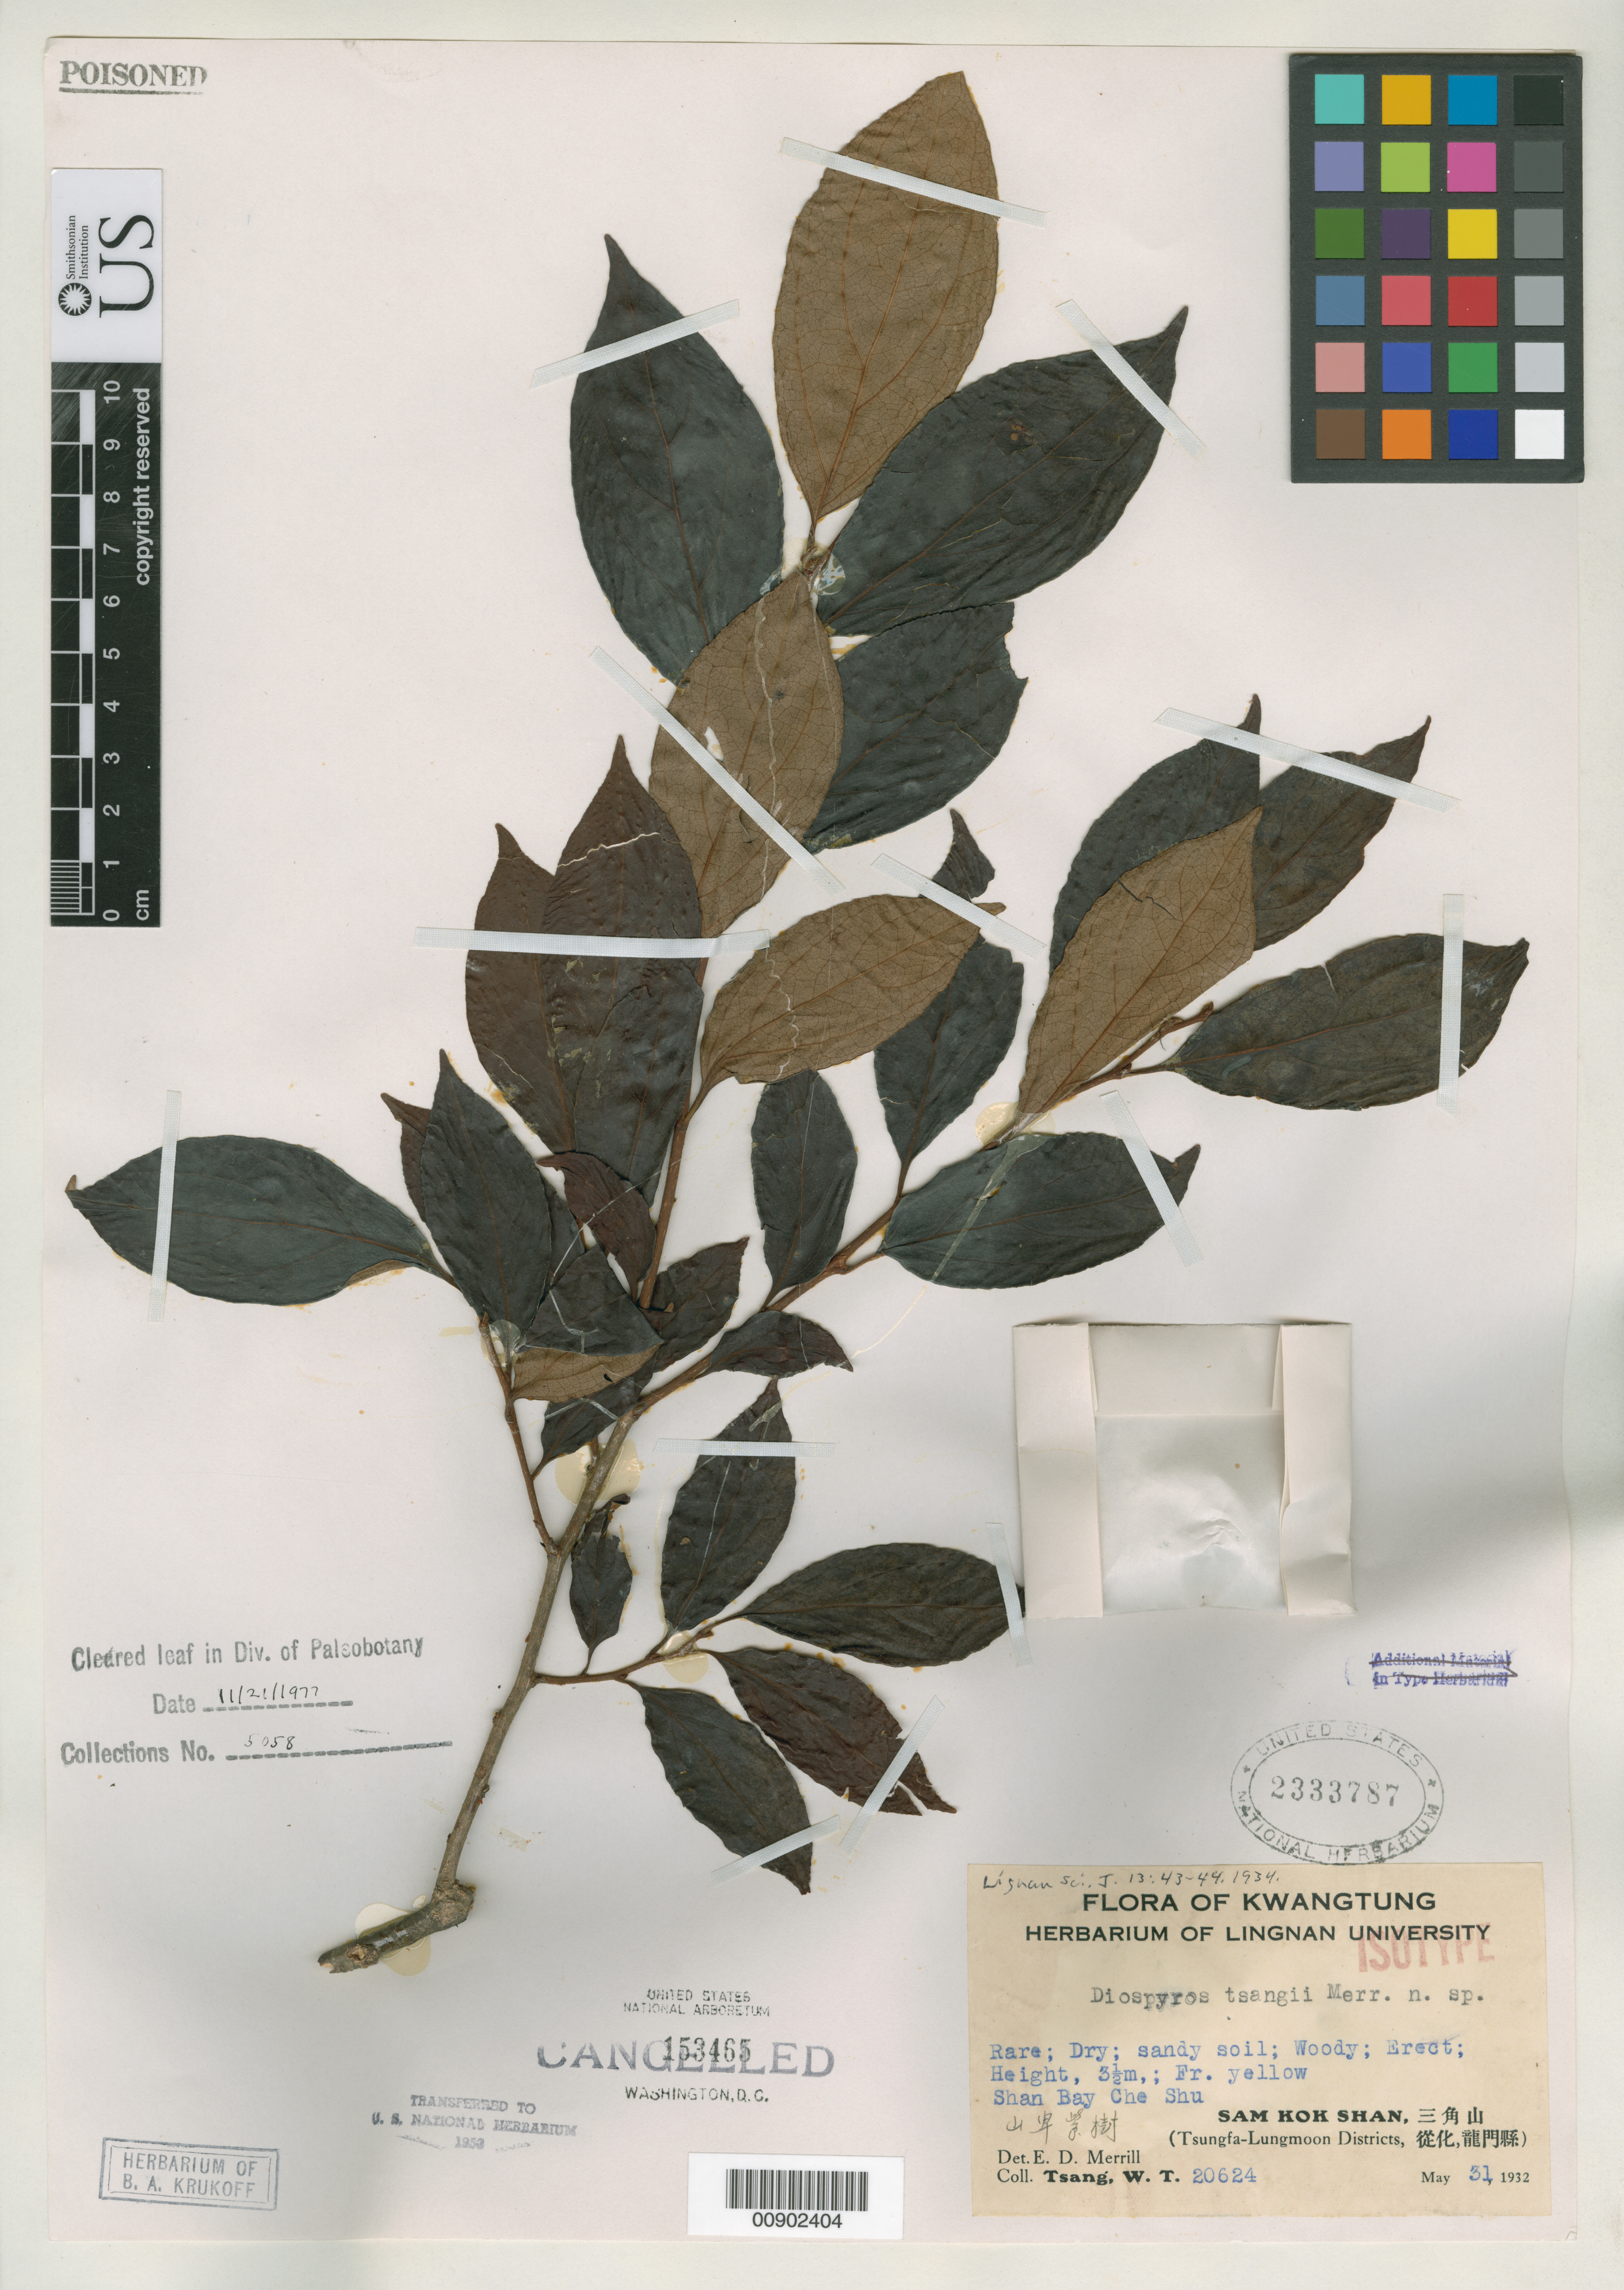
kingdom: Plantae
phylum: Tracheophyta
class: Magnoliopsida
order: Ericales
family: Ebenaceae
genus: Diospyros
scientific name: Diospyros tsangii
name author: Merr.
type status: Isotype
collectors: W. T. Tsang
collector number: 20624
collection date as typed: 31 May 1932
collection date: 1932-05-31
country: China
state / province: Guangdong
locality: San Kok Shan, Tsungfa-Lungmoon Districts. Shan Bay Che Shu.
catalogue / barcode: US 2333787